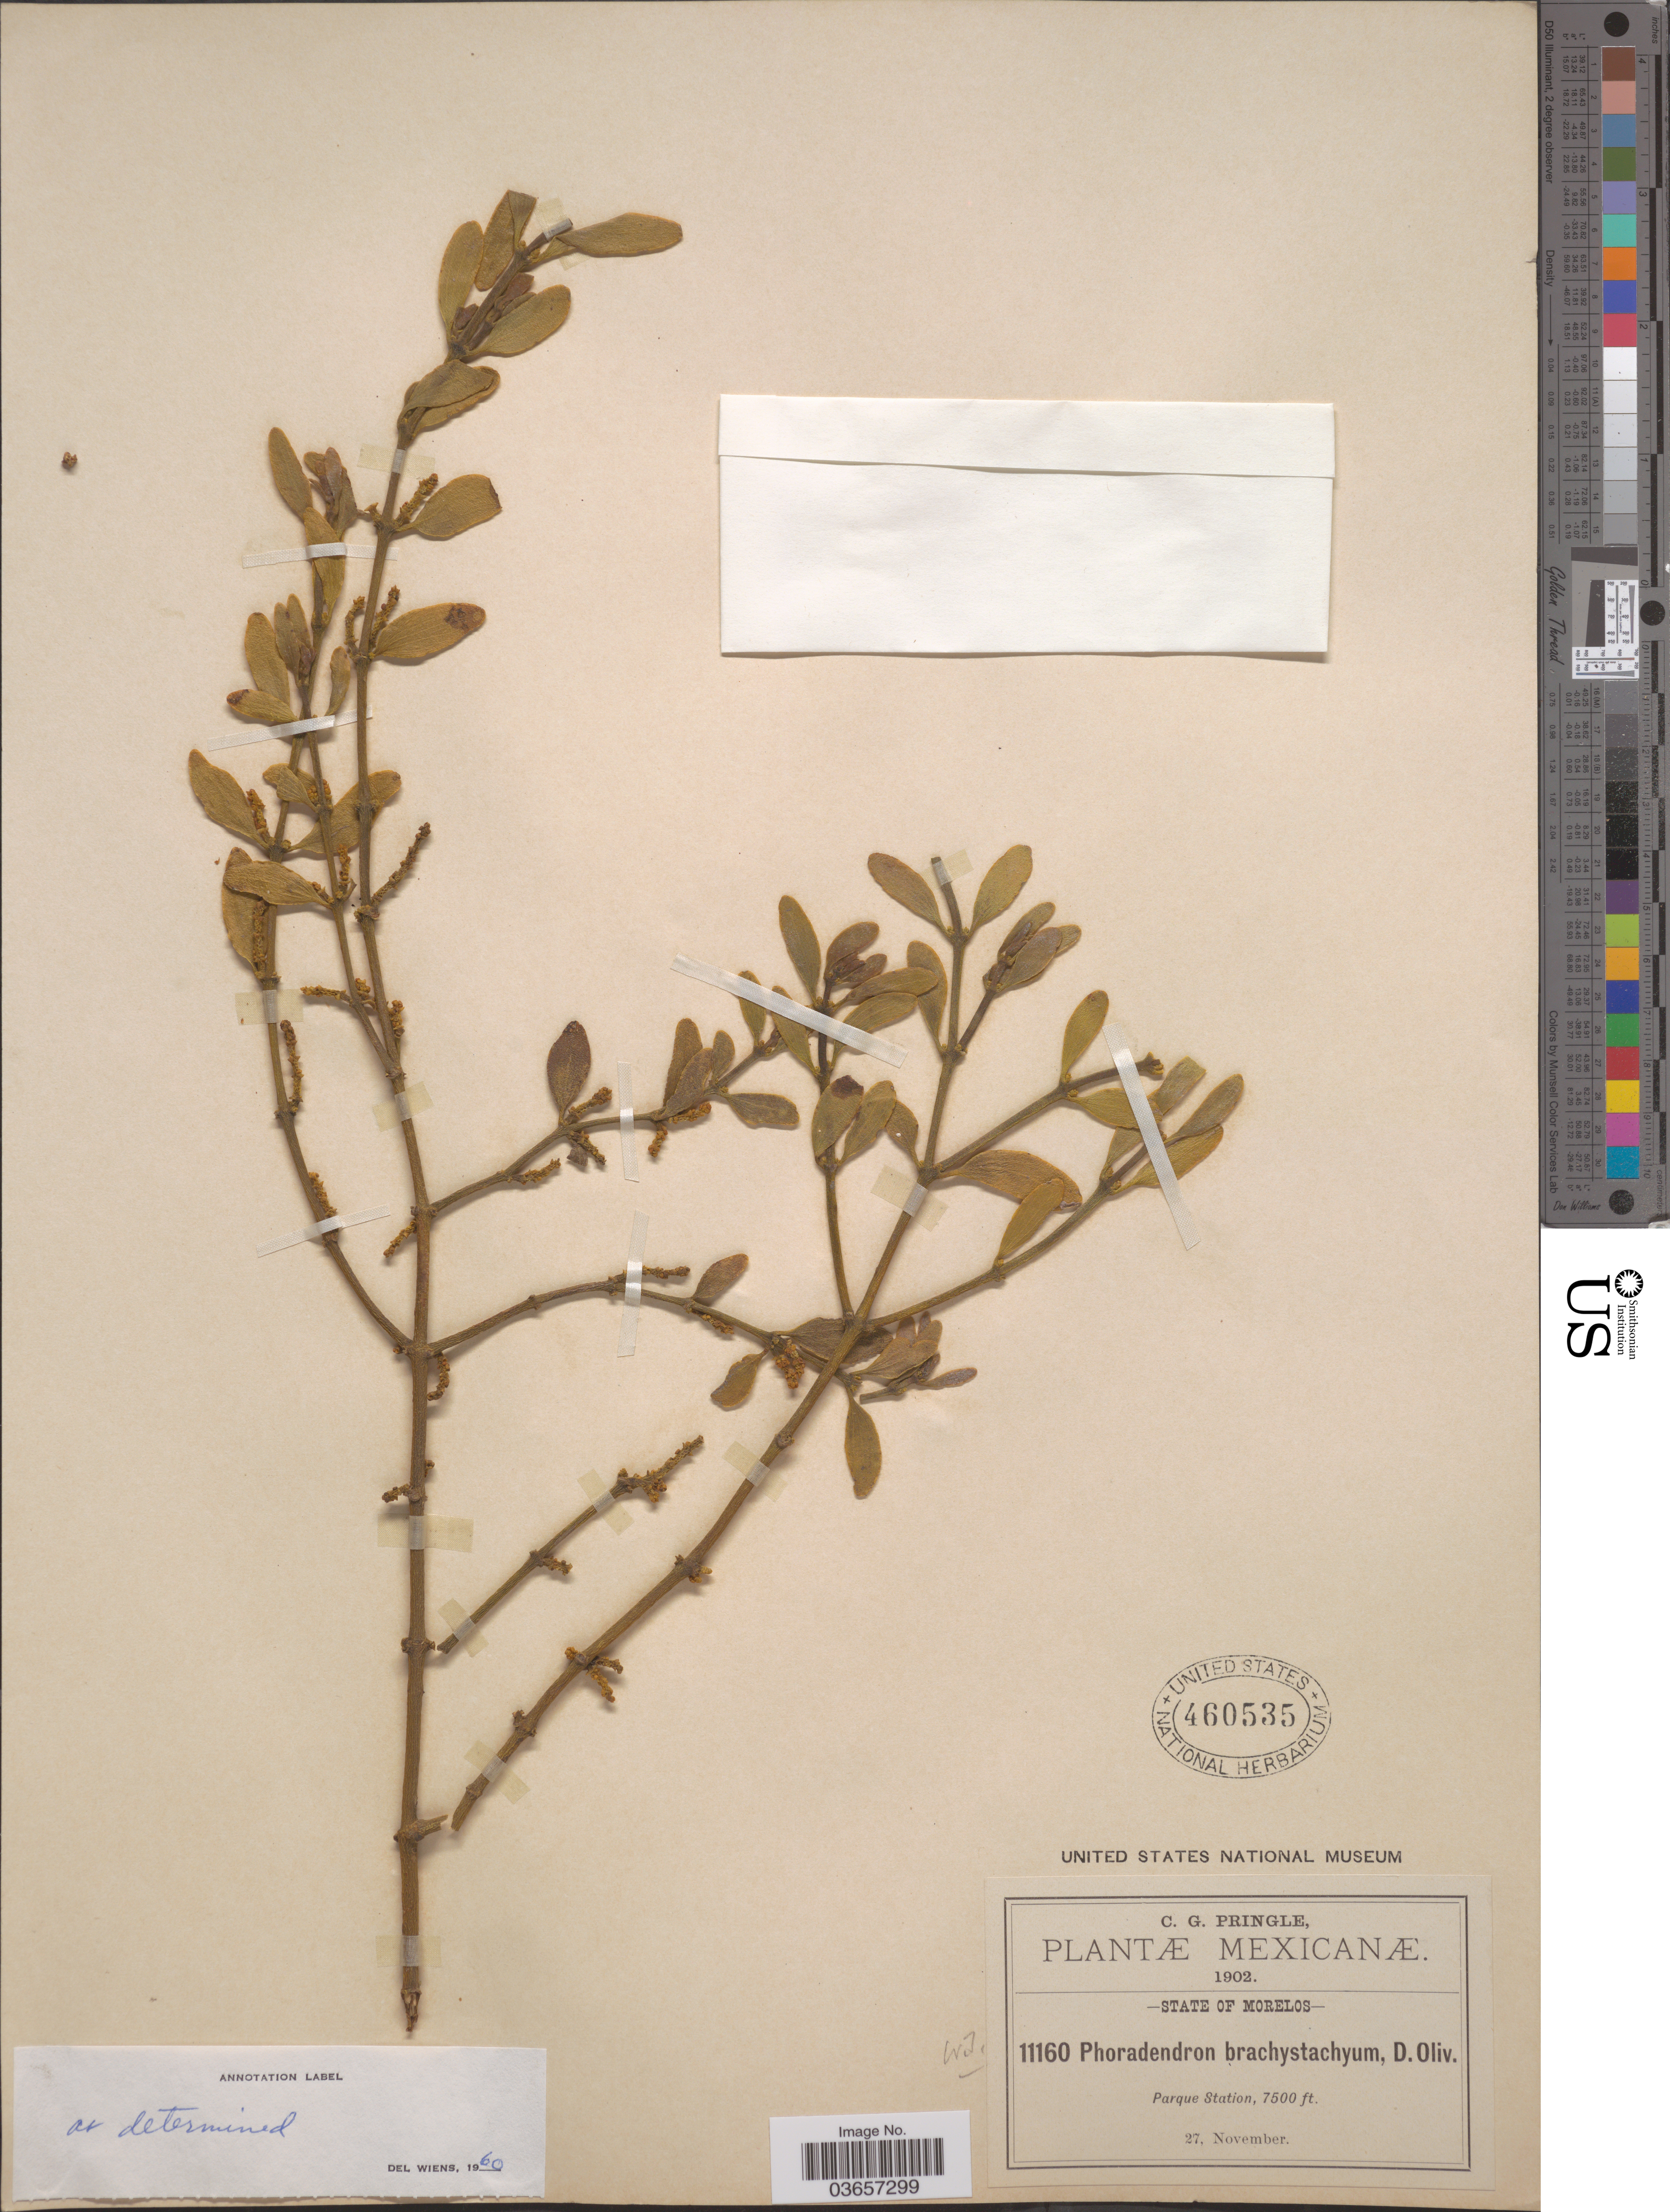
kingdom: Plantae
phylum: Tracheophyta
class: Magnoliopsida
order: Santalales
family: Viscaceae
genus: Phoradendron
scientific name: Phoradendron brachystachyum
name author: (DC.) Oliv.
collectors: C. G. Pringle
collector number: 11160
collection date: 1902-11-27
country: Mexico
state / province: Morelos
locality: Parque Station.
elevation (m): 2286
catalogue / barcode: US 460535